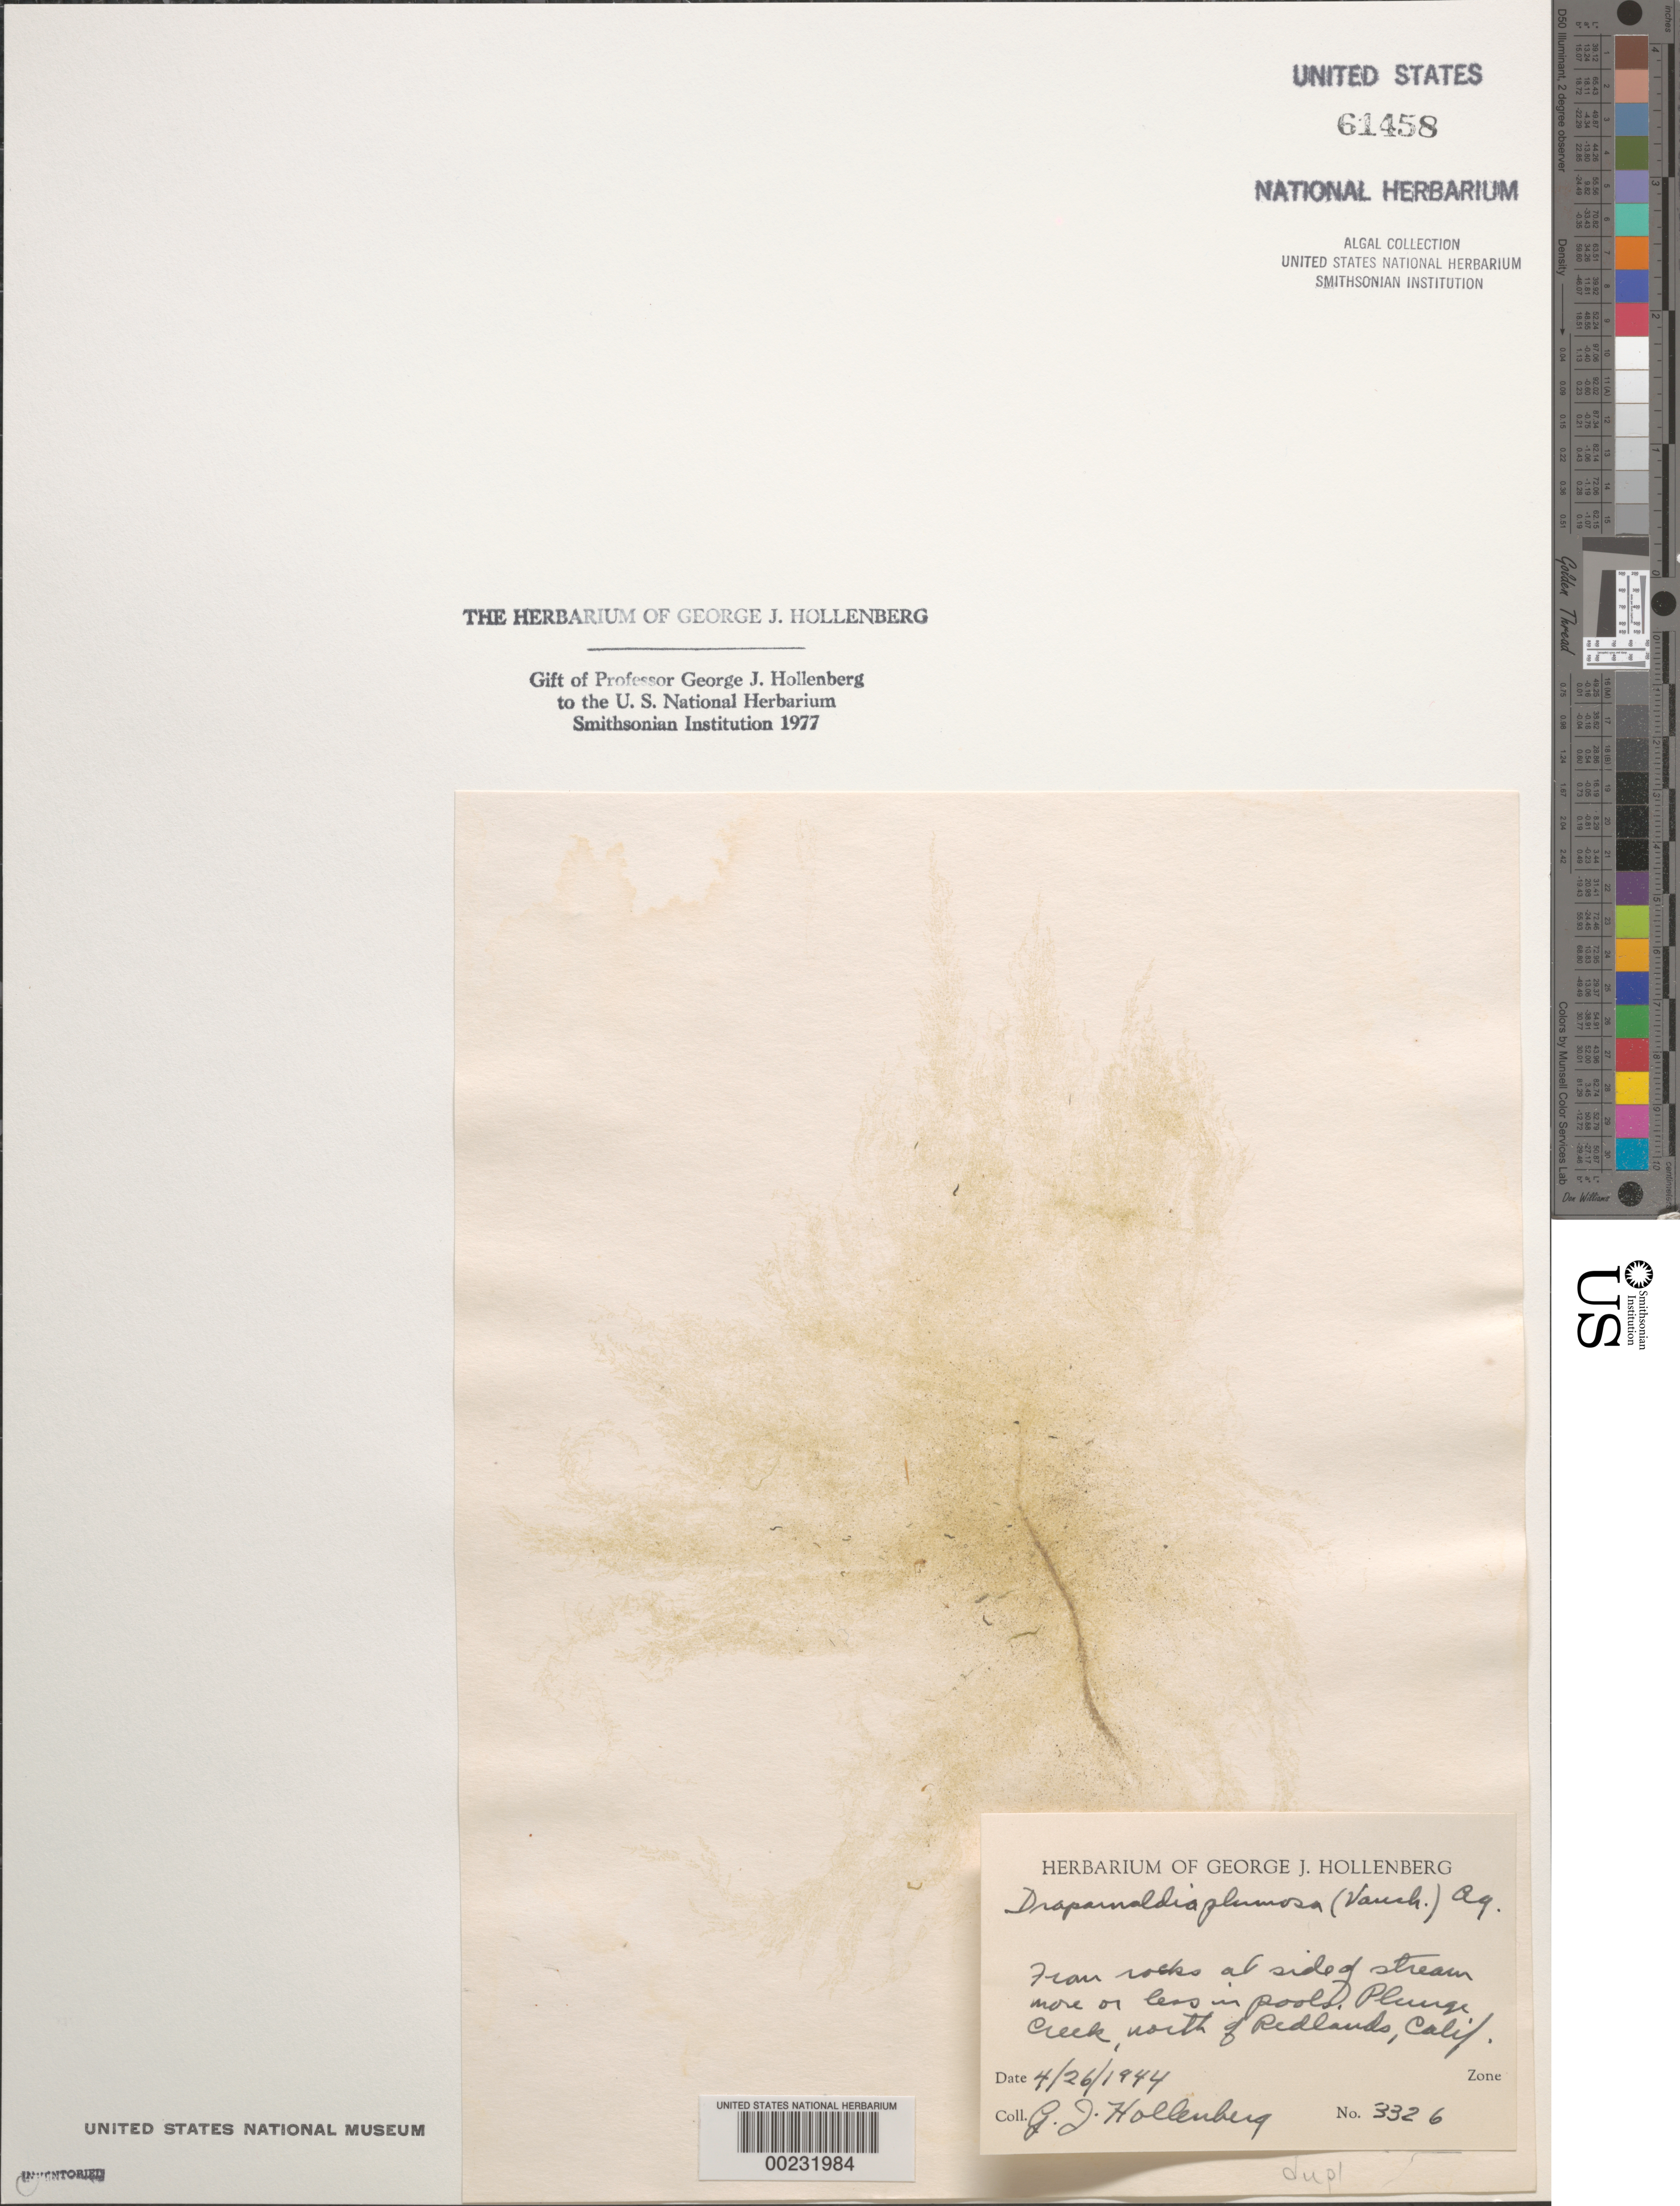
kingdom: Plantae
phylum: Chlorophyta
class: Chlorophyceae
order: Chaetophorales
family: Chaetophoraceae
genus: Draparnaldia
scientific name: Draparnaldia mutabilis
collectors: G. Hollenberg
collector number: GJH 3326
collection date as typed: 26 Apr 1944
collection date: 1944-04-26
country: United States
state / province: California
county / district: San Bernardino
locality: Plunge Creek north of Redlands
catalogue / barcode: US 61458